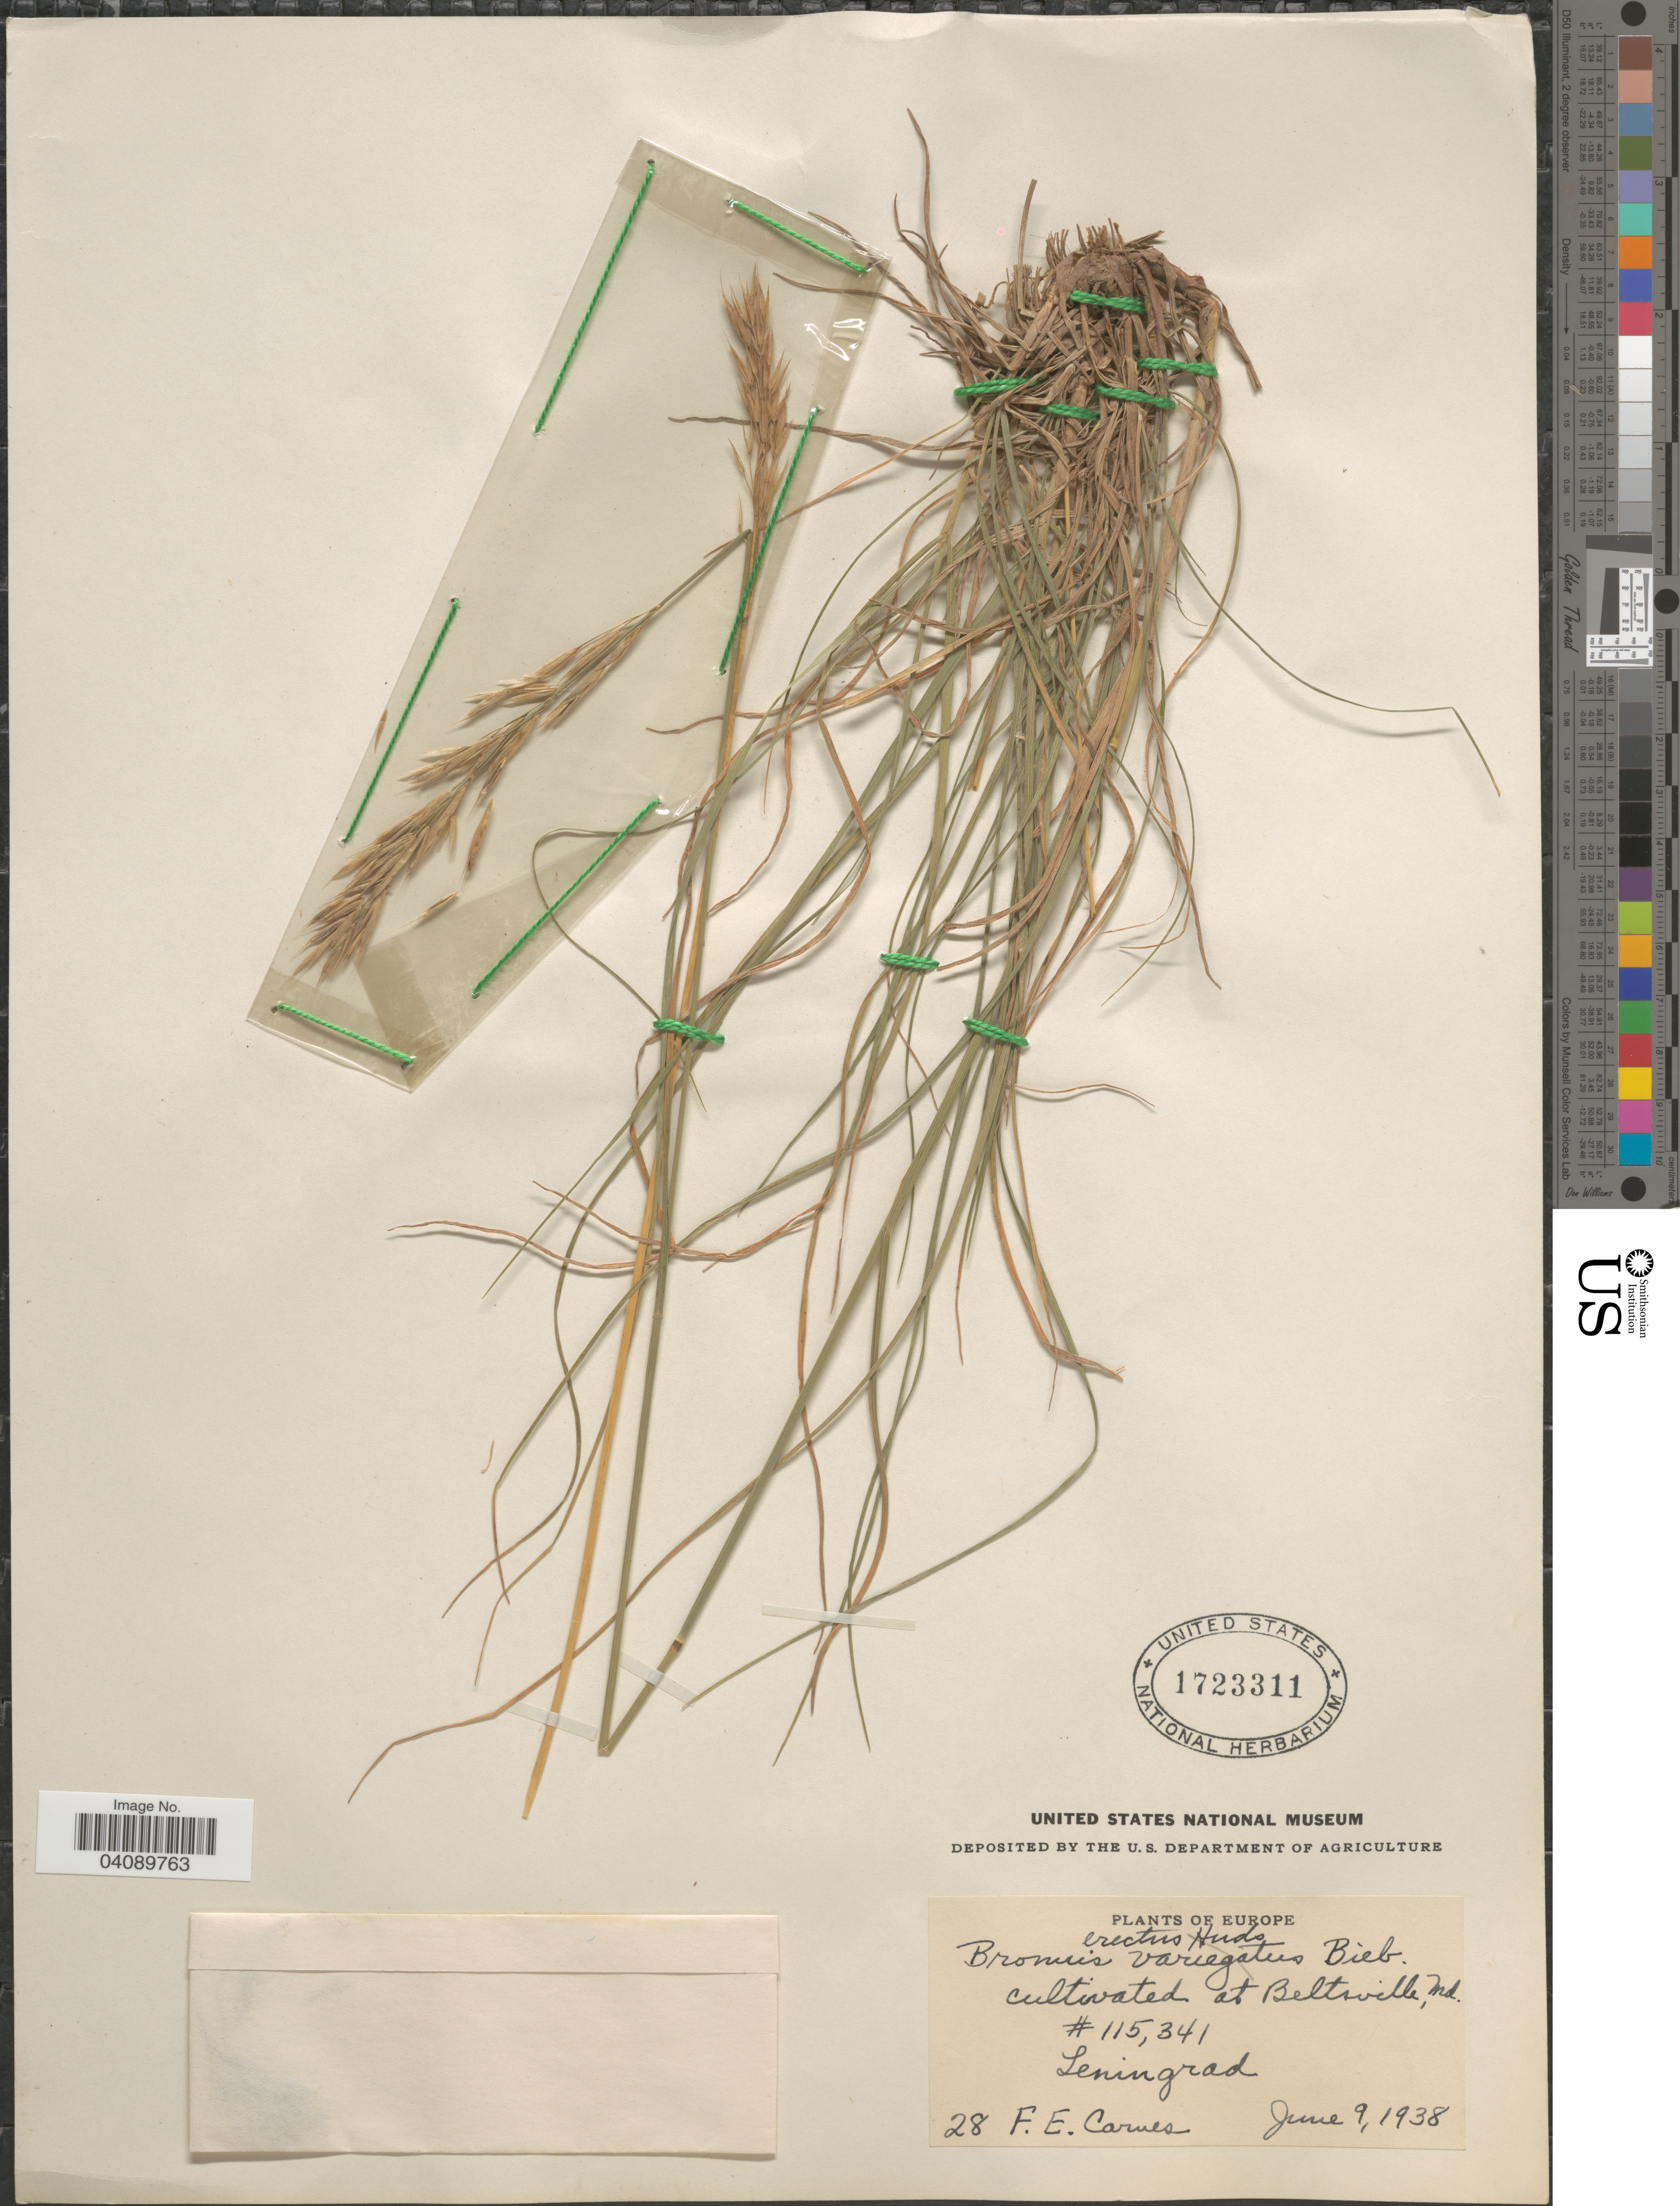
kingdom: Plantae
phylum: Tracheophyta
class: Liliopsida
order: Poales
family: Poaceae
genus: Bromus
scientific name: Bromus erectus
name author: Huds.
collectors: F. Carnes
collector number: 28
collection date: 1938-06-09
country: United States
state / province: Maryland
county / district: Prince George's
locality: Beltsville.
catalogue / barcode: US 1723311